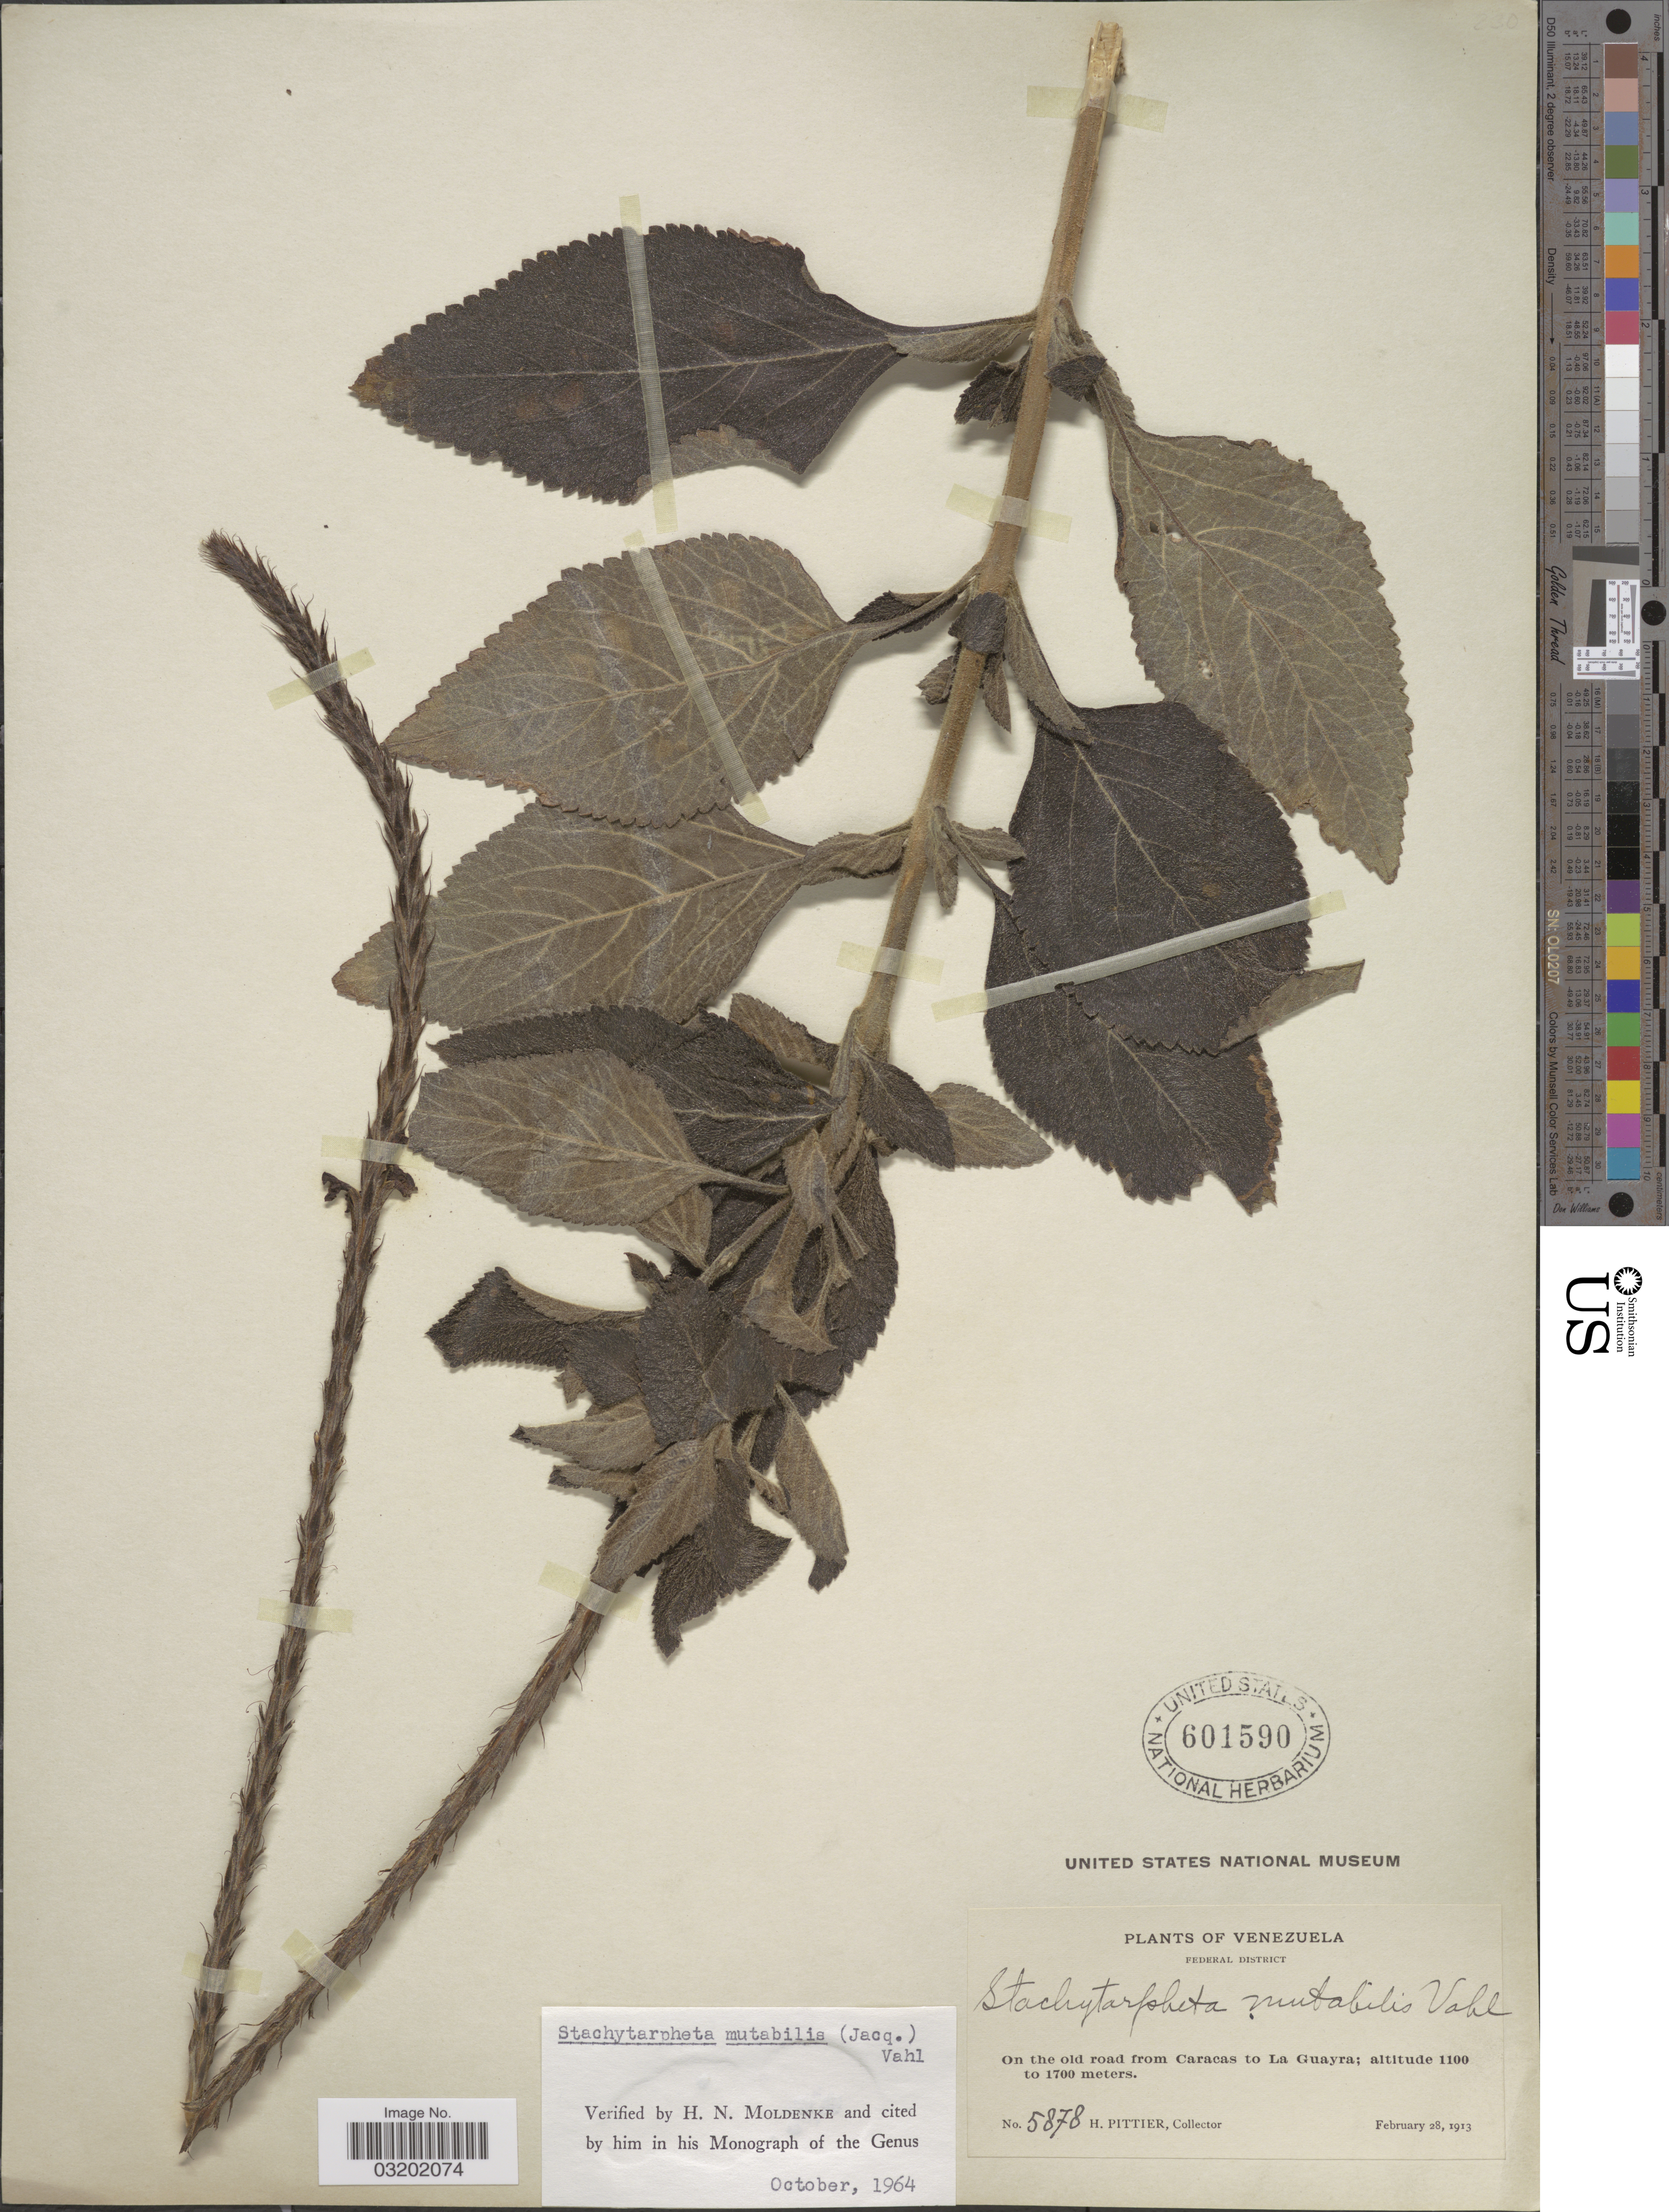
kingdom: Plantae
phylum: Tracheophyta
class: Magnoliopsida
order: Lamiales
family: Verbenaceae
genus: Stachytarpheta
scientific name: Stachytarpheta mutabilis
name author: (Jacq.) Vahl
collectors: H. F. Pittier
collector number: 5878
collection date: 1913-02-28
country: Venezuela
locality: Federal District. On the old road from Caracas to La Guayra.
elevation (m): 1100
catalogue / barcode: US 601590